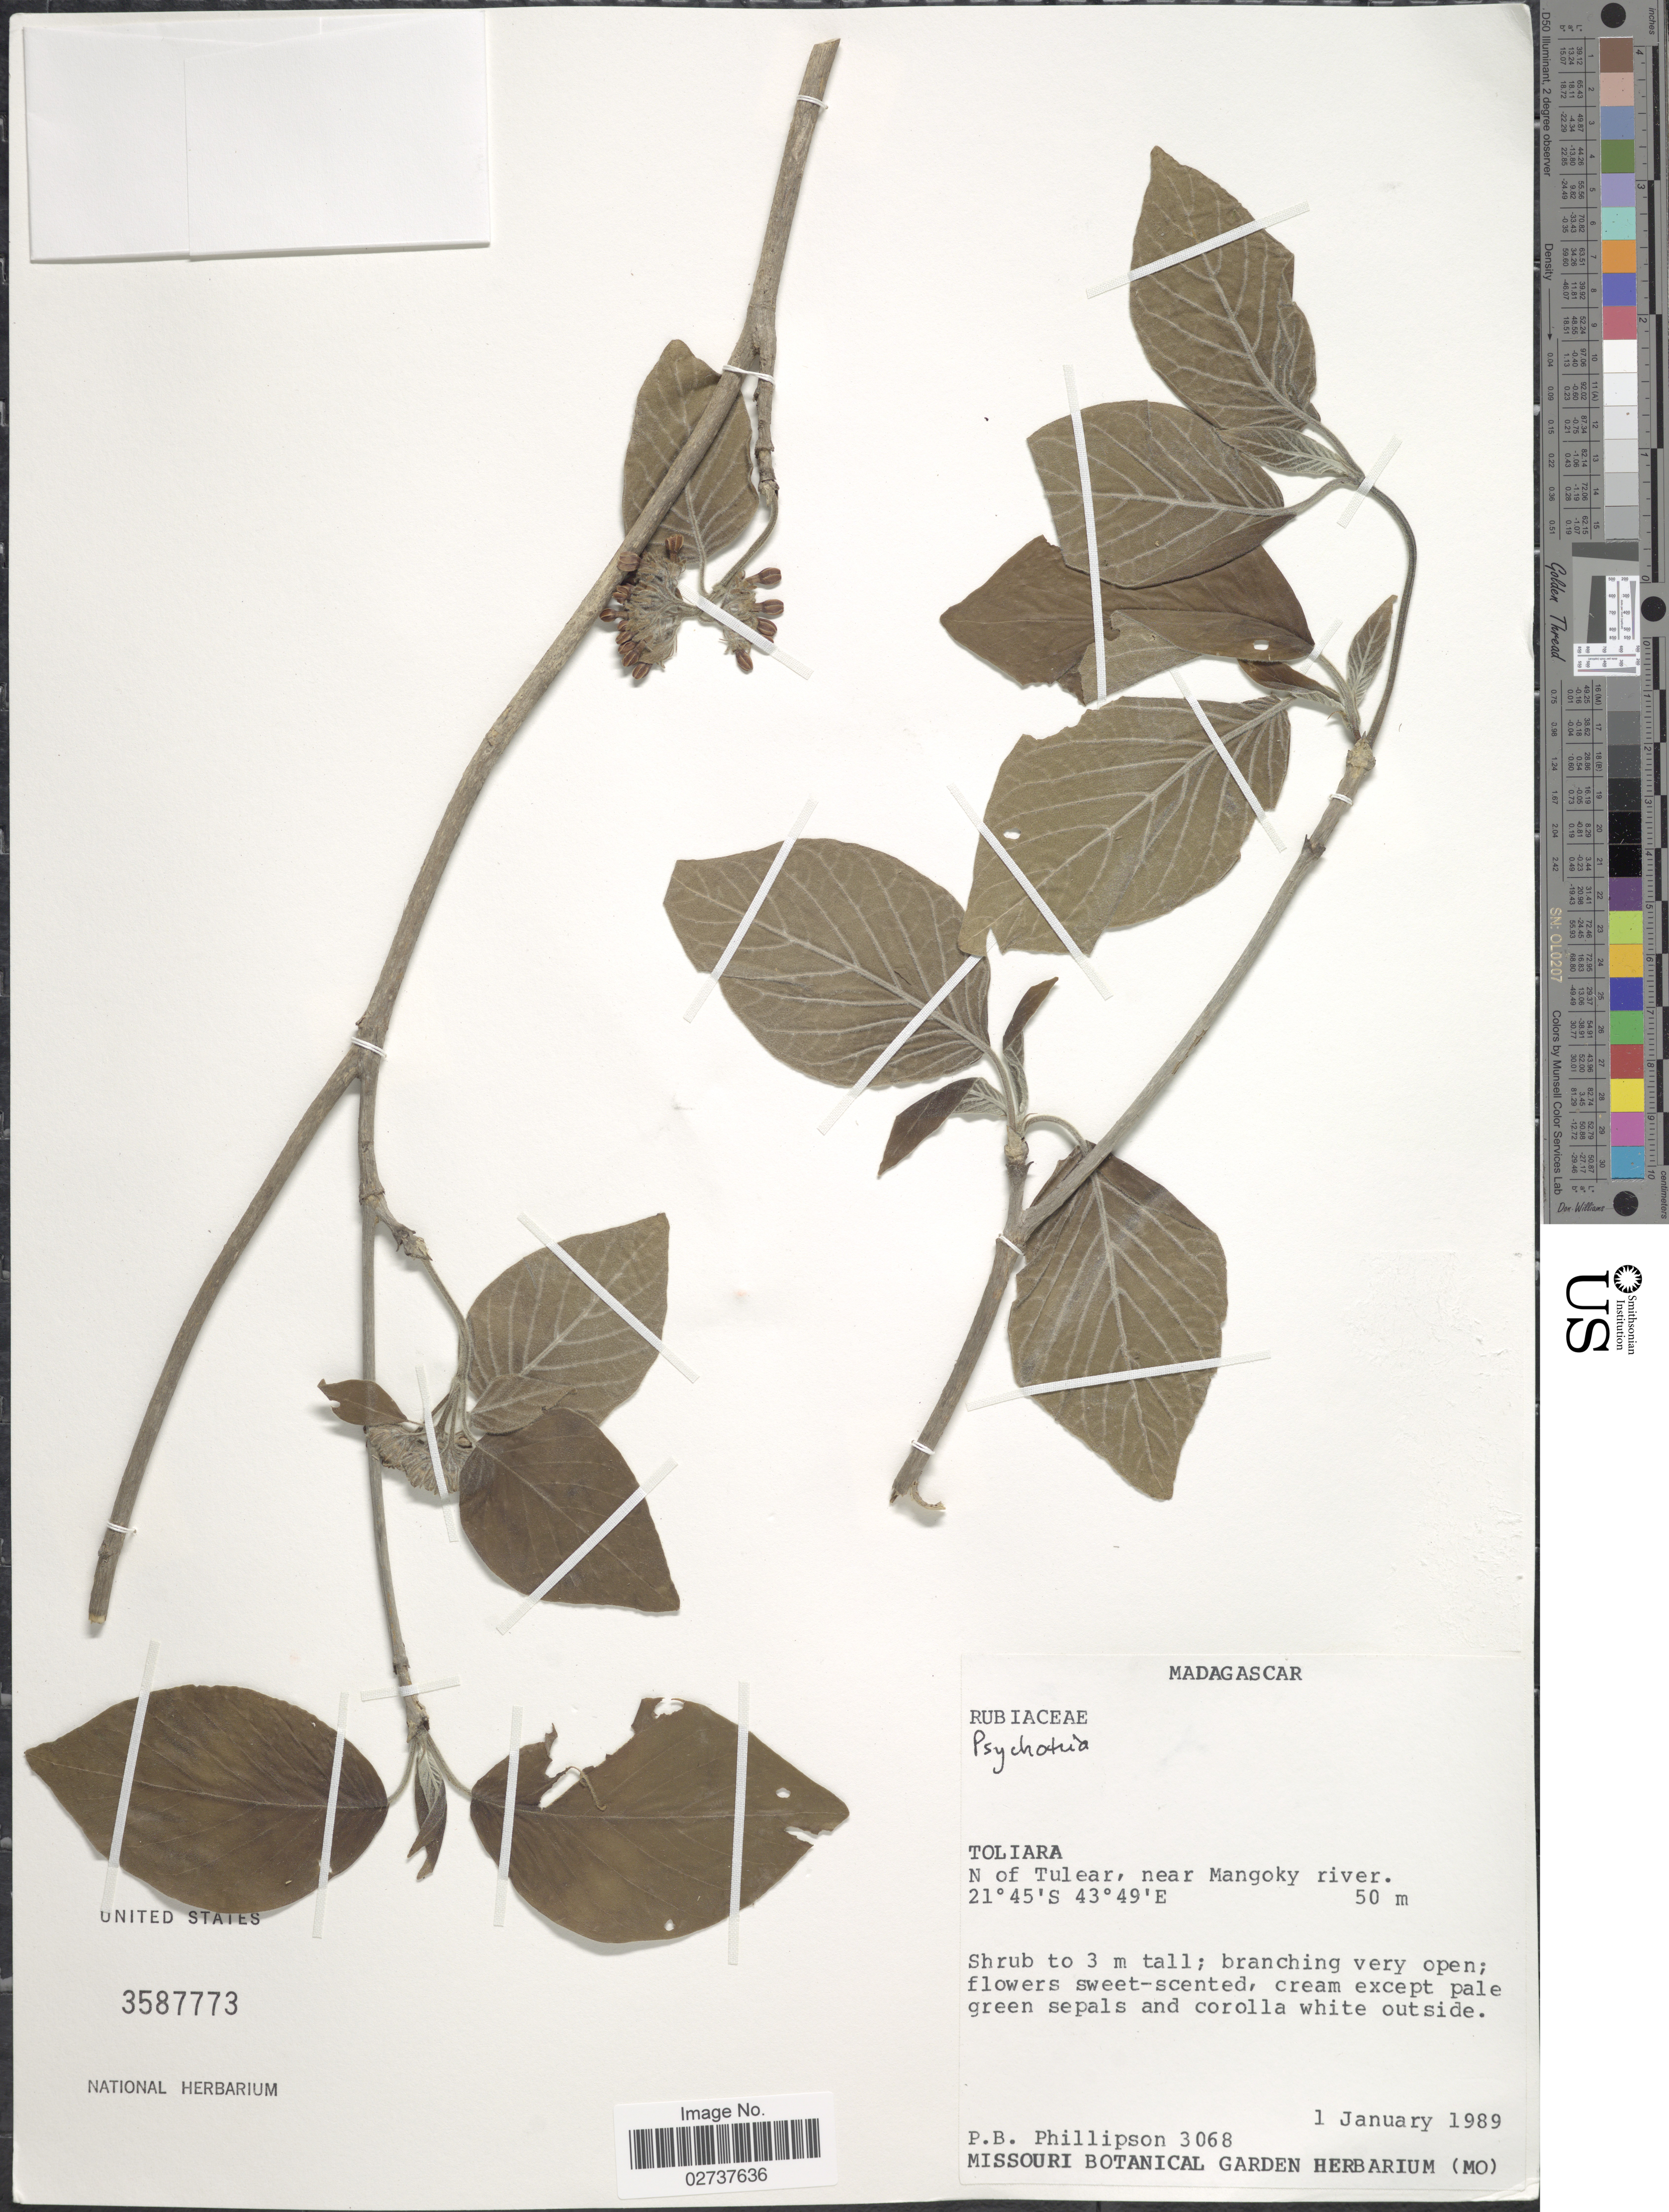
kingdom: Plantae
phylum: Tracheophyta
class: Magnoliopsida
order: Gentianales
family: Rubiaceae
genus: Psychotria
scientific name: Psychotria sp.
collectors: P. B. Phillipson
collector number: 3068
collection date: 1989-01-01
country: Madagascar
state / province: Atsimo-Andrefana / Menabe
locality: N of Tulear, near Mangoky river.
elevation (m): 50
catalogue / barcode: US 3587773